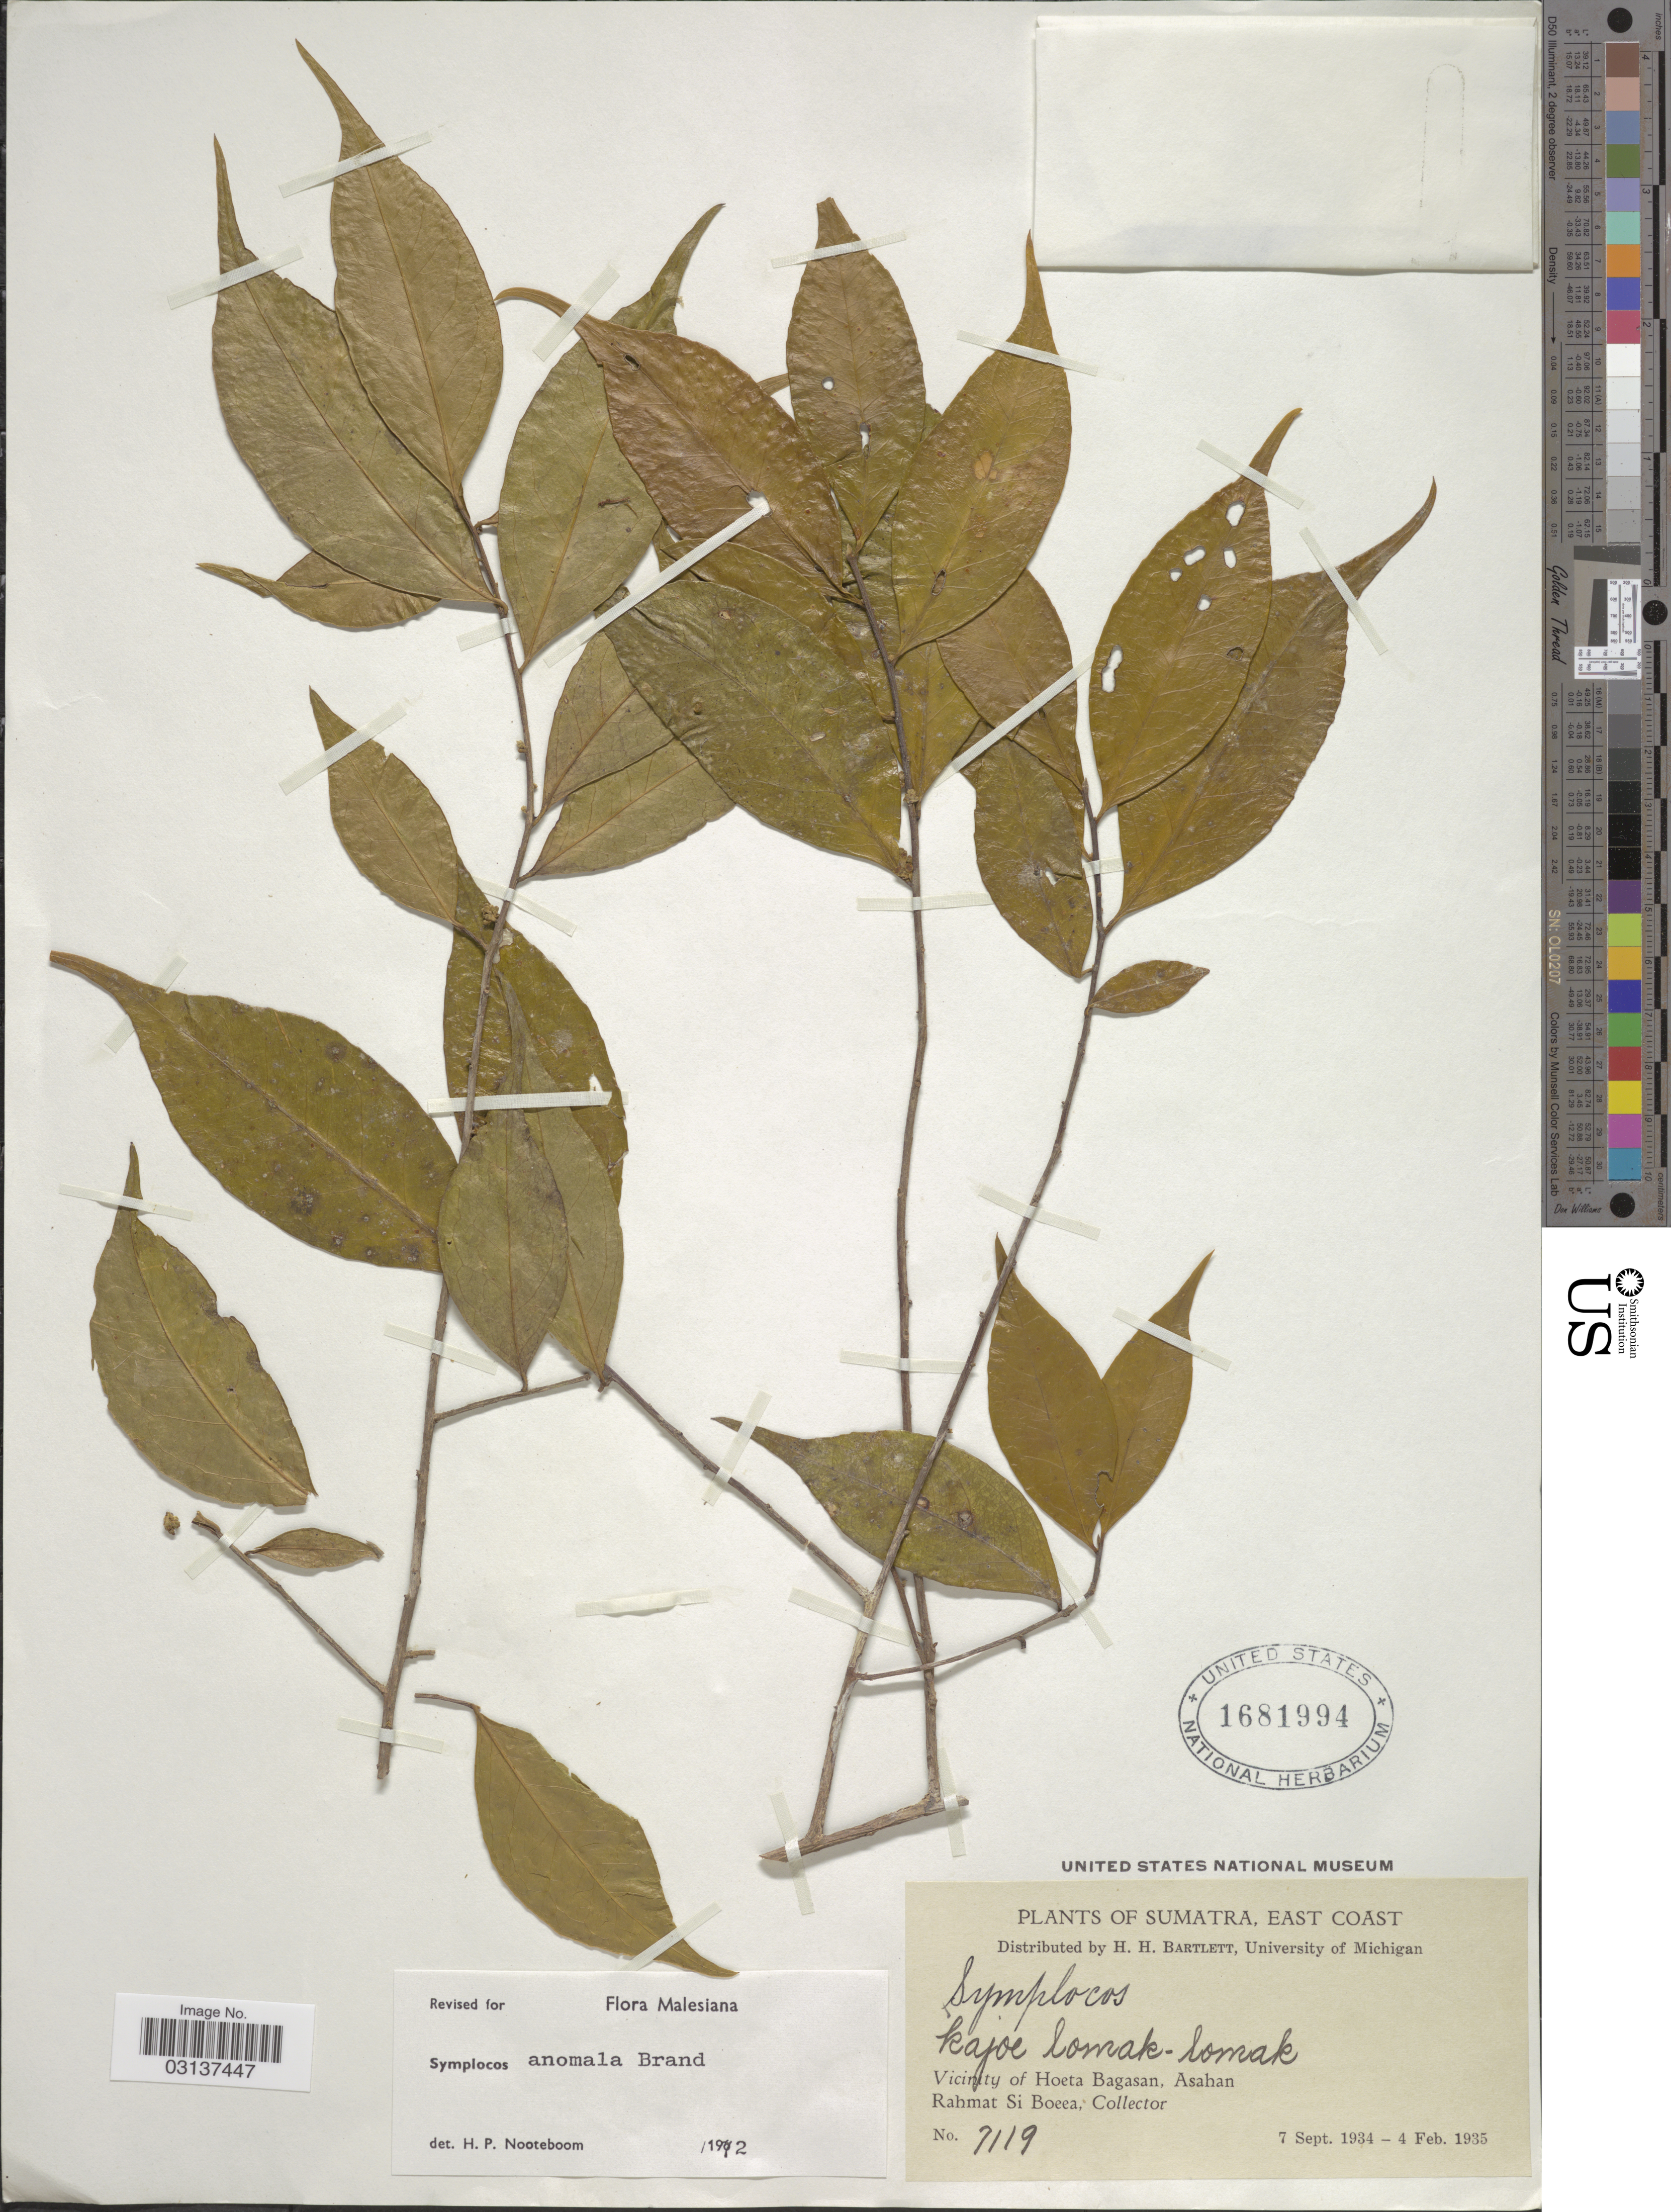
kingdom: Plantae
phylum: Tracheophyta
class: Magnoliopsida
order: Ericales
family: Symplocaceae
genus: Symplocos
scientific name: Symplocos anomala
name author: Brand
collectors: Rahmat Si Boeea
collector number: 7119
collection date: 1934-09-07/1935-02-04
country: Indonesia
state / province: Sumatra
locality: East Coast, Vicinity of Hoeta Bagasan, Asahan.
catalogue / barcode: US 1681994